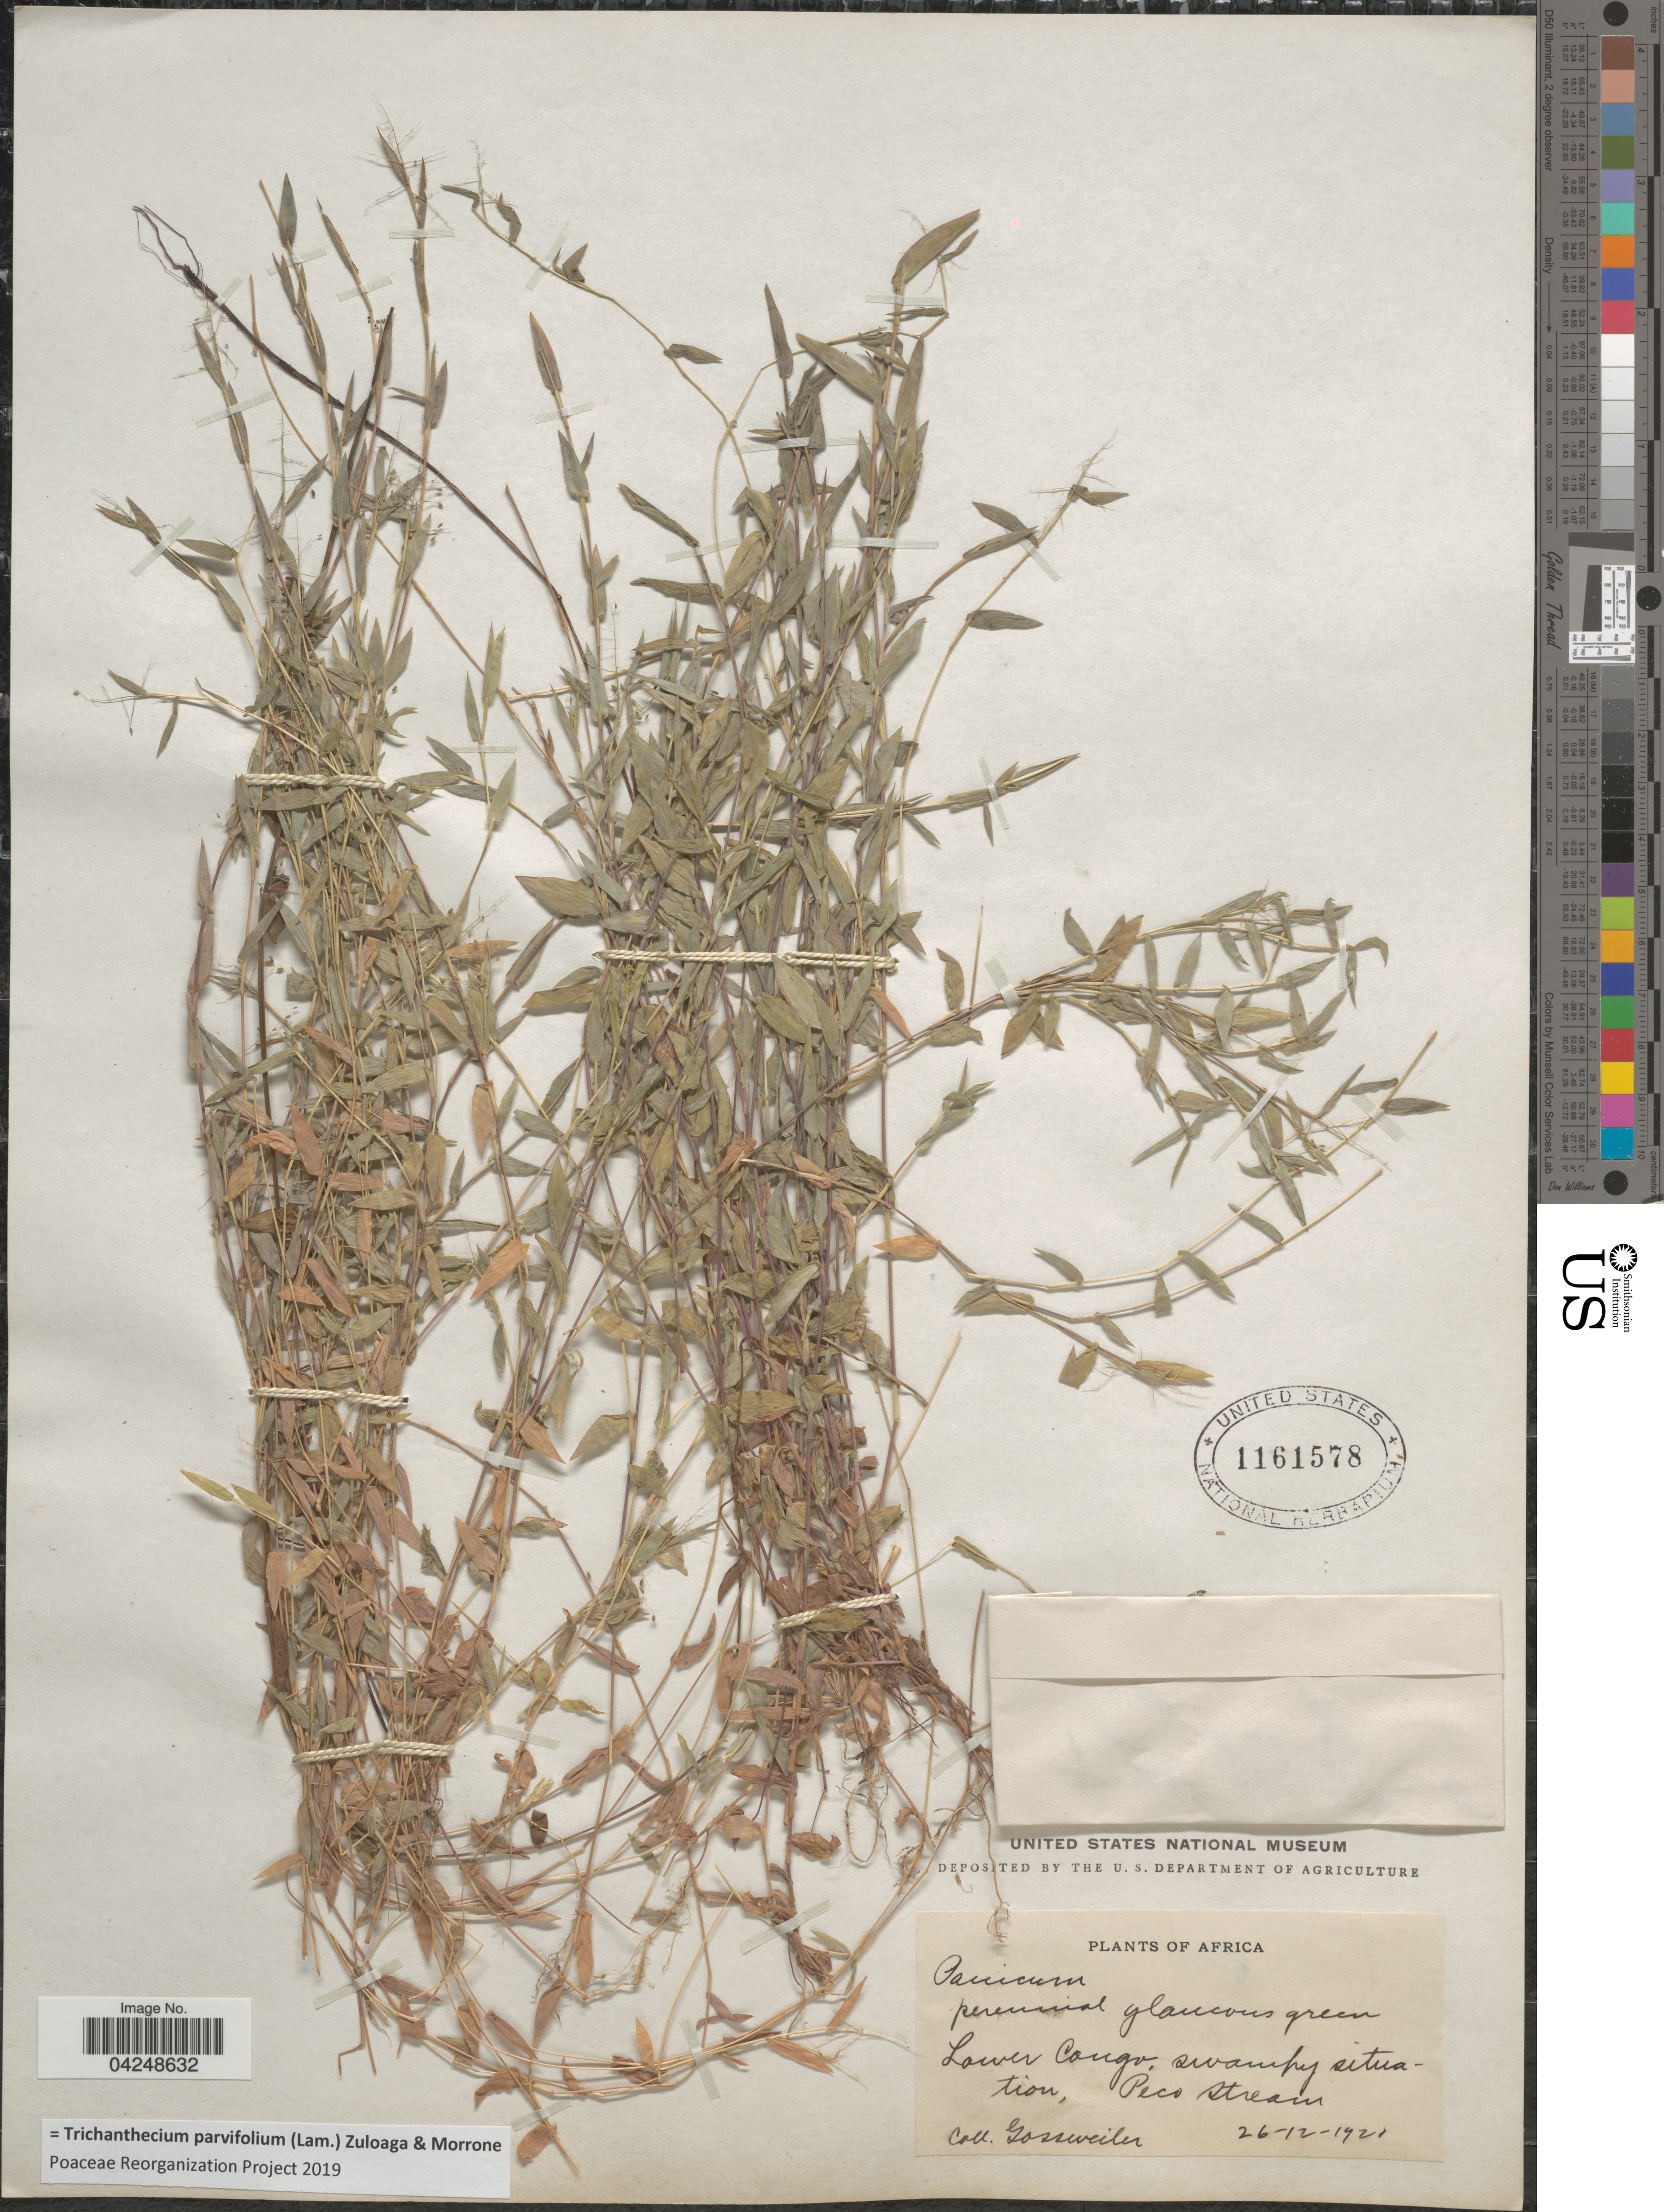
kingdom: Plantae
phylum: Tracheophyta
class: Liliopsida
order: Poales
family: Poaceae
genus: Trichanthecium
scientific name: Trichanthecium parvifolium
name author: (Lam.) Zuloaga & Morrone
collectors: -. Gossweiler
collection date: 1921-12-26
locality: Africa. Lower Congo, swampy situation, Peco stream.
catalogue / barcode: US 1161578